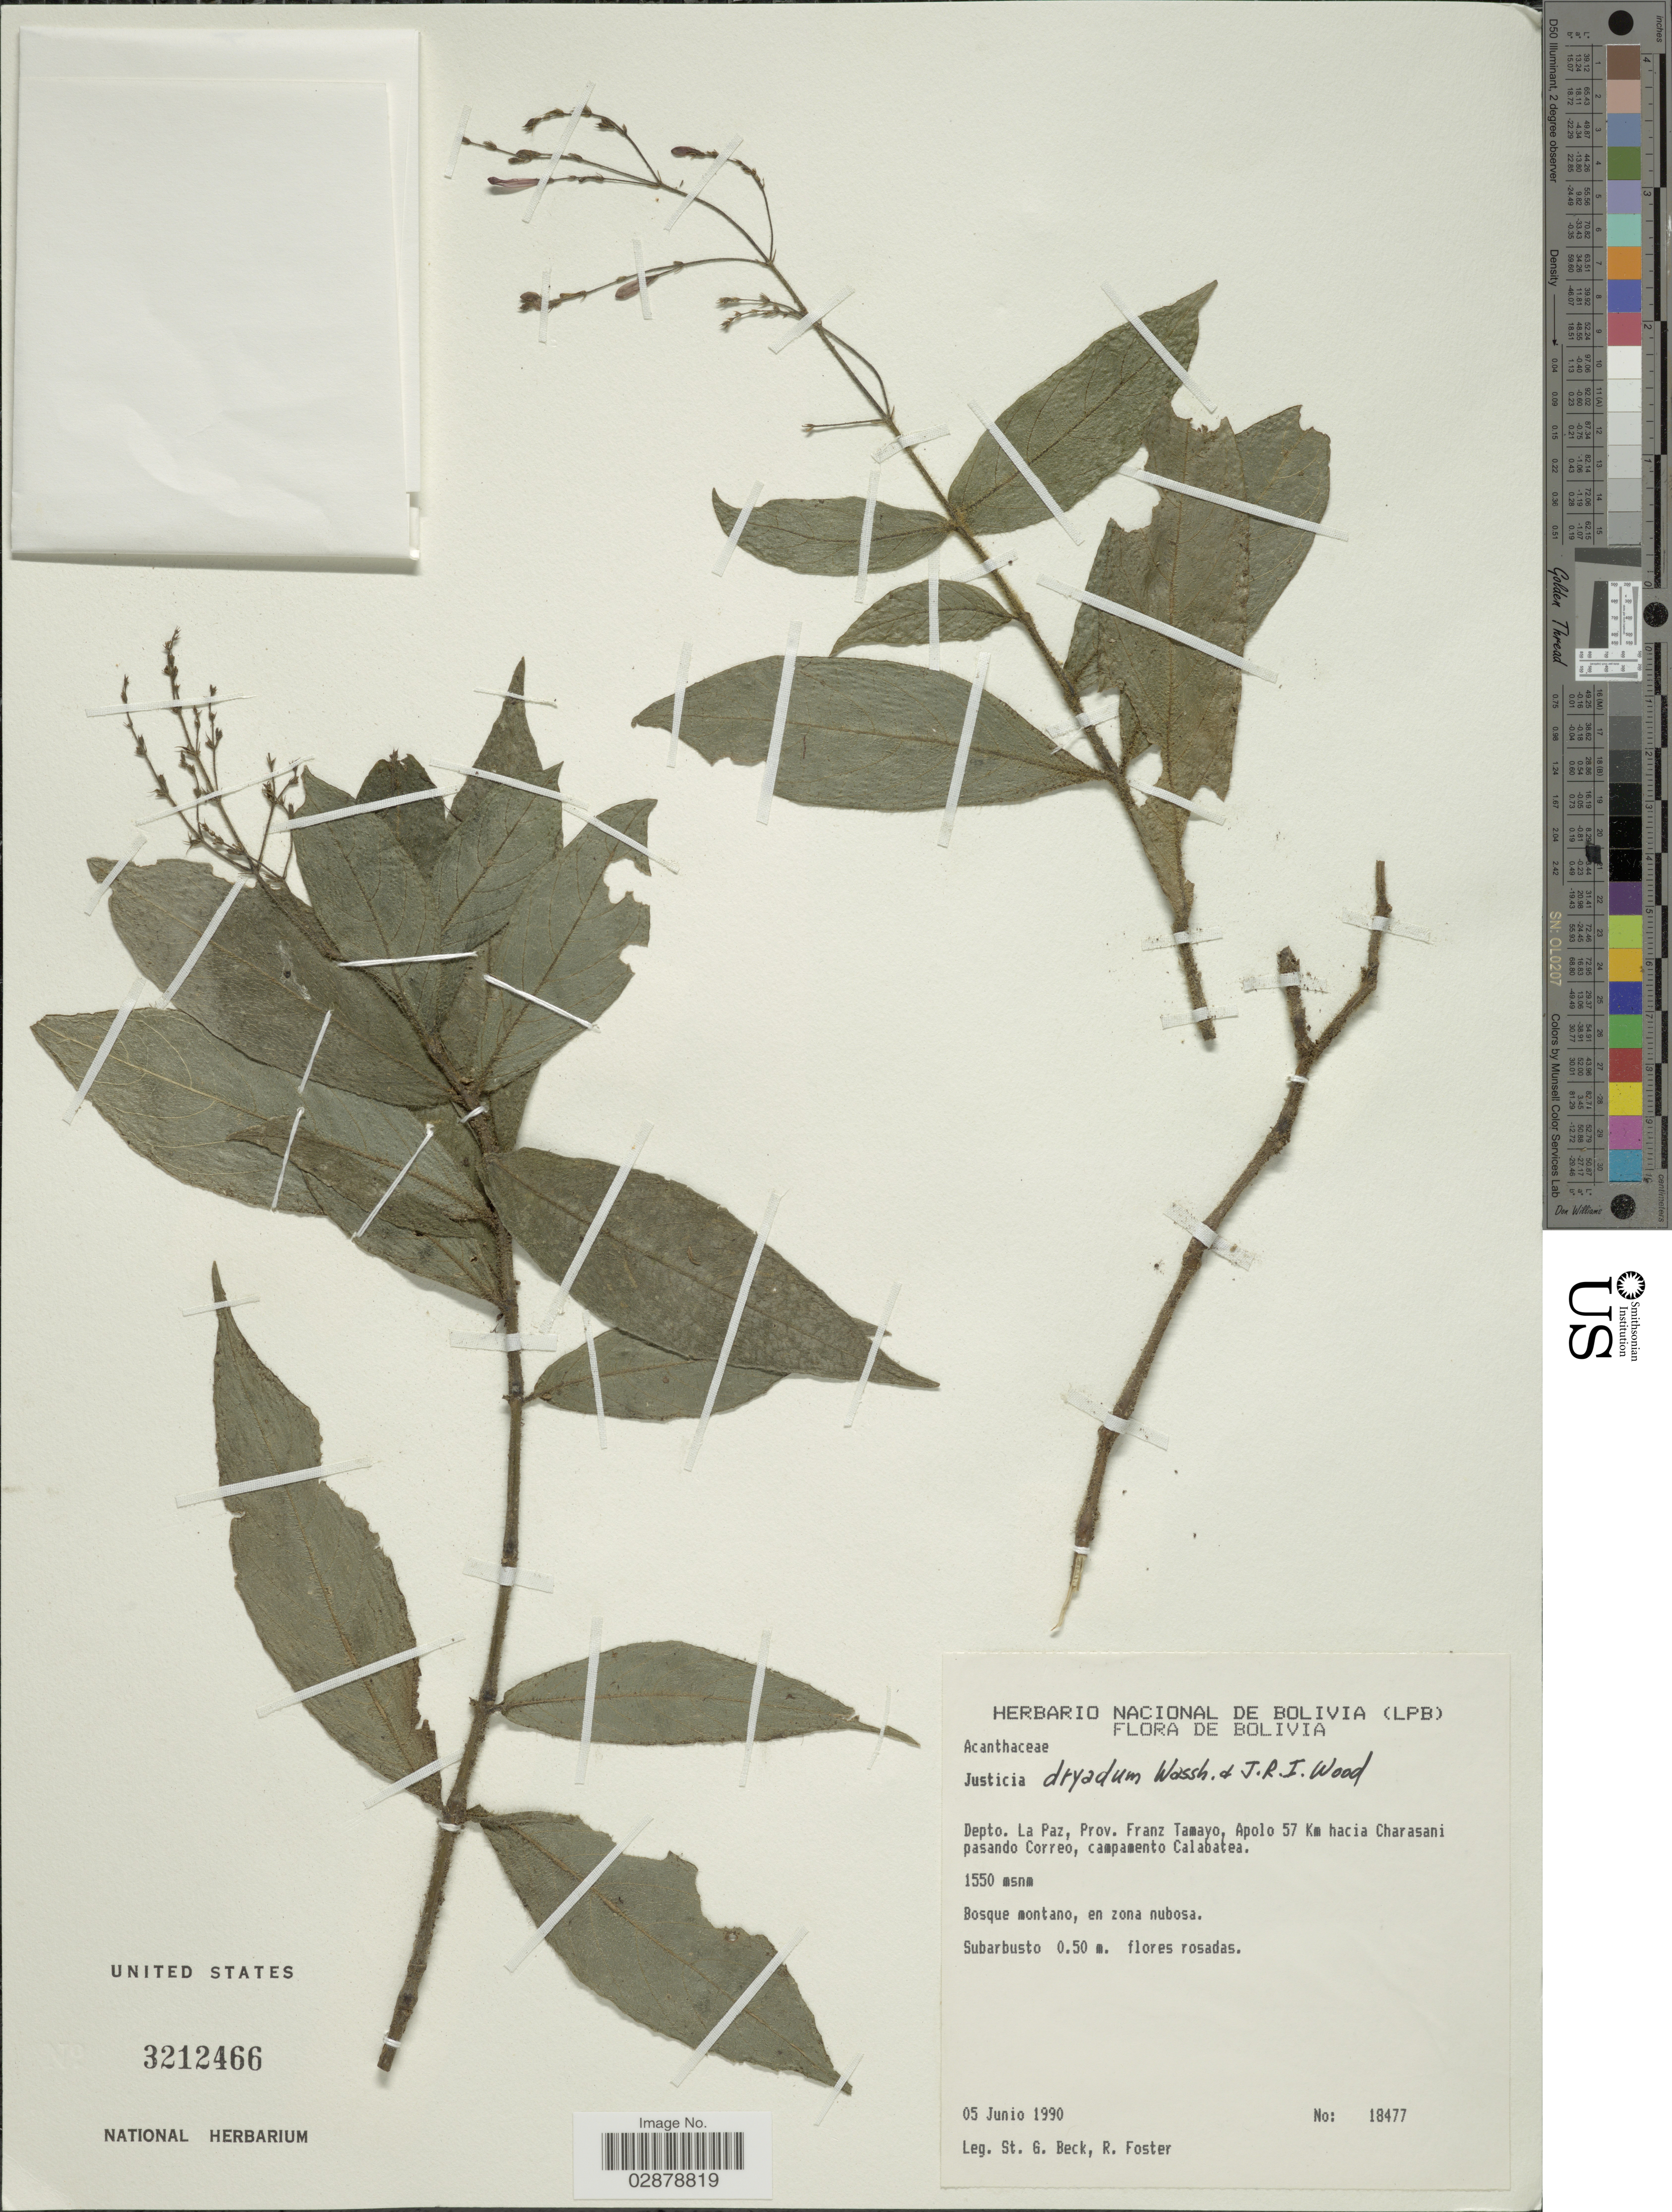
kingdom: Plantae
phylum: Tracheophyta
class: Magnoliopsida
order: Lamiales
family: Acanthaceae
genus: Justicia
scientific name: Justicia dryadum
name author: Wassh. & J.R.I. Wood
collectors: S. G. Beck & R. Foster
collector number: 18477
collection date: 1990-06-05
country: Bolivia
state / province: La Paz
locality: Depto. La Paz, Prov. Franz Tamayo, Apolo 57 Km hacvia Charasani pasando Correo, campamento Calabatea.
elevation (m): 1550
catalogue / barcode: US 3212466